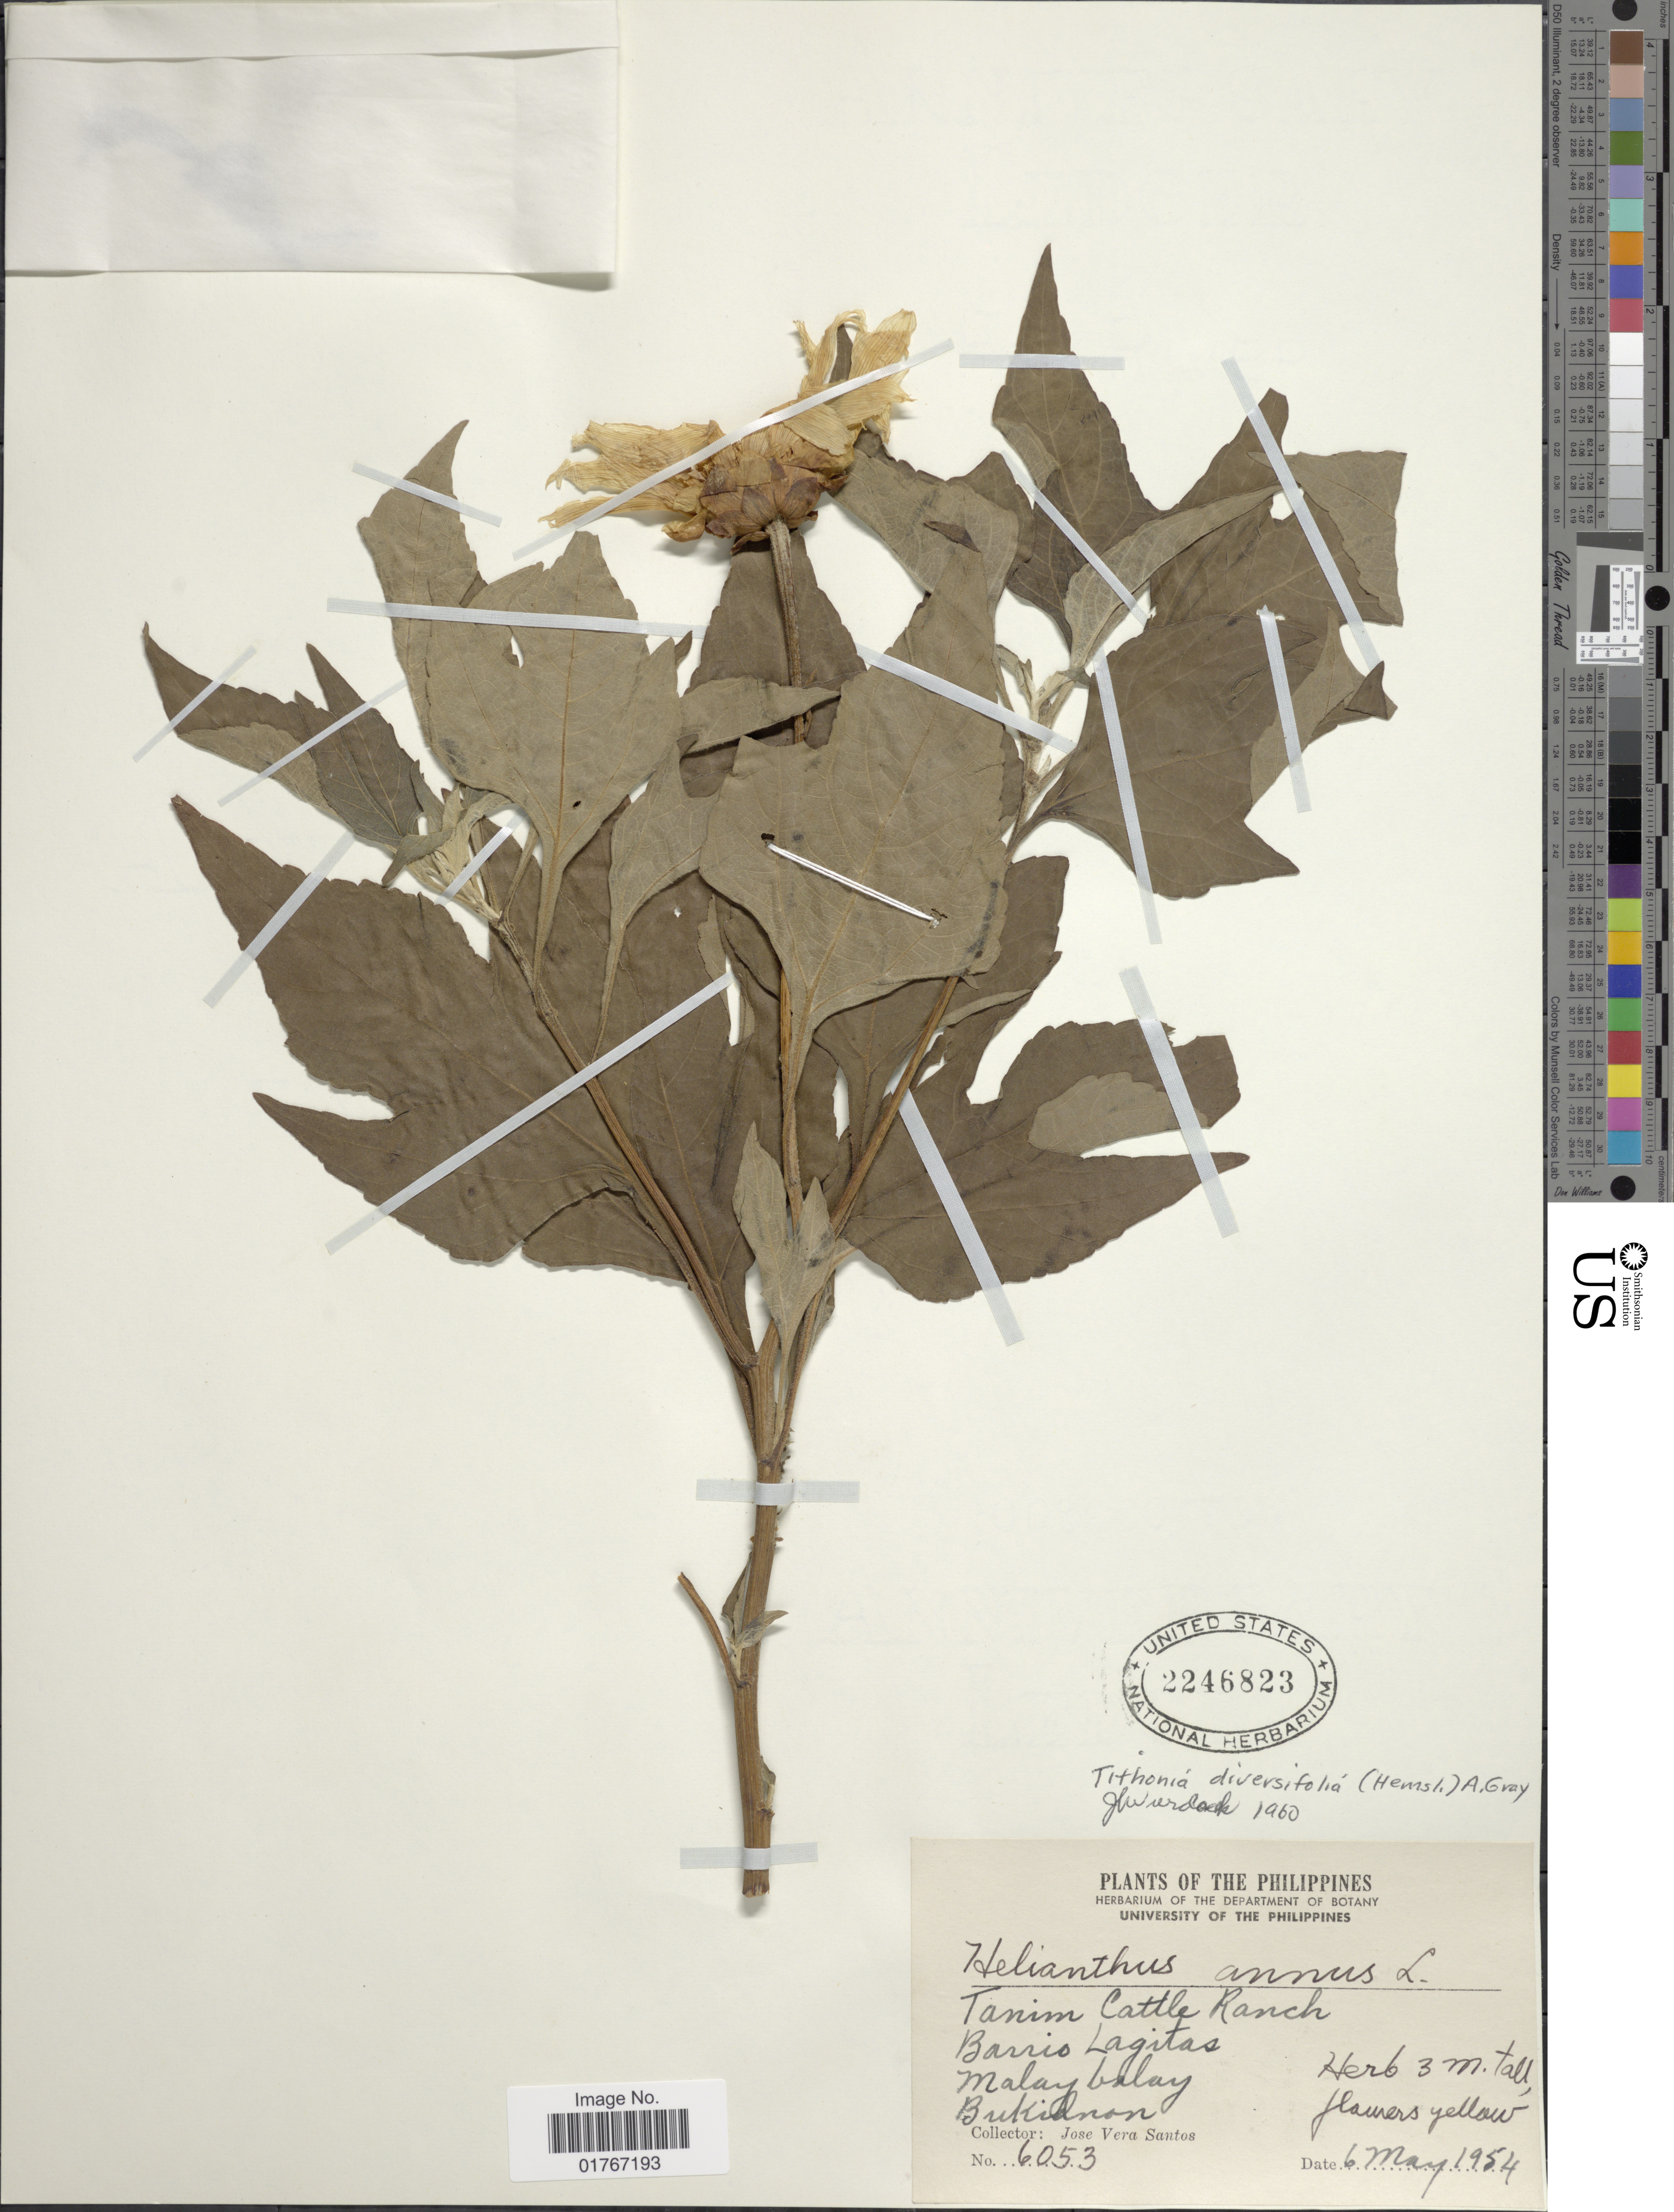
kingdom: Plantae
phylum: Tracheophyta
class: Magnoliopsida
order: Asterales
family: Asteraceae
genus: Tithonia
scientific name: Tithonia diversifolia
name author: (Hemsl.) A. Gray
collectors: J. V. Santos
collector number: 6053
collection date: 1954-05-06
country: Philippines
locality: Tanim Cattle Ranch, Barrio Lagitas, Malay Calay Bukidnon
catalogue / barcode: US 2246823